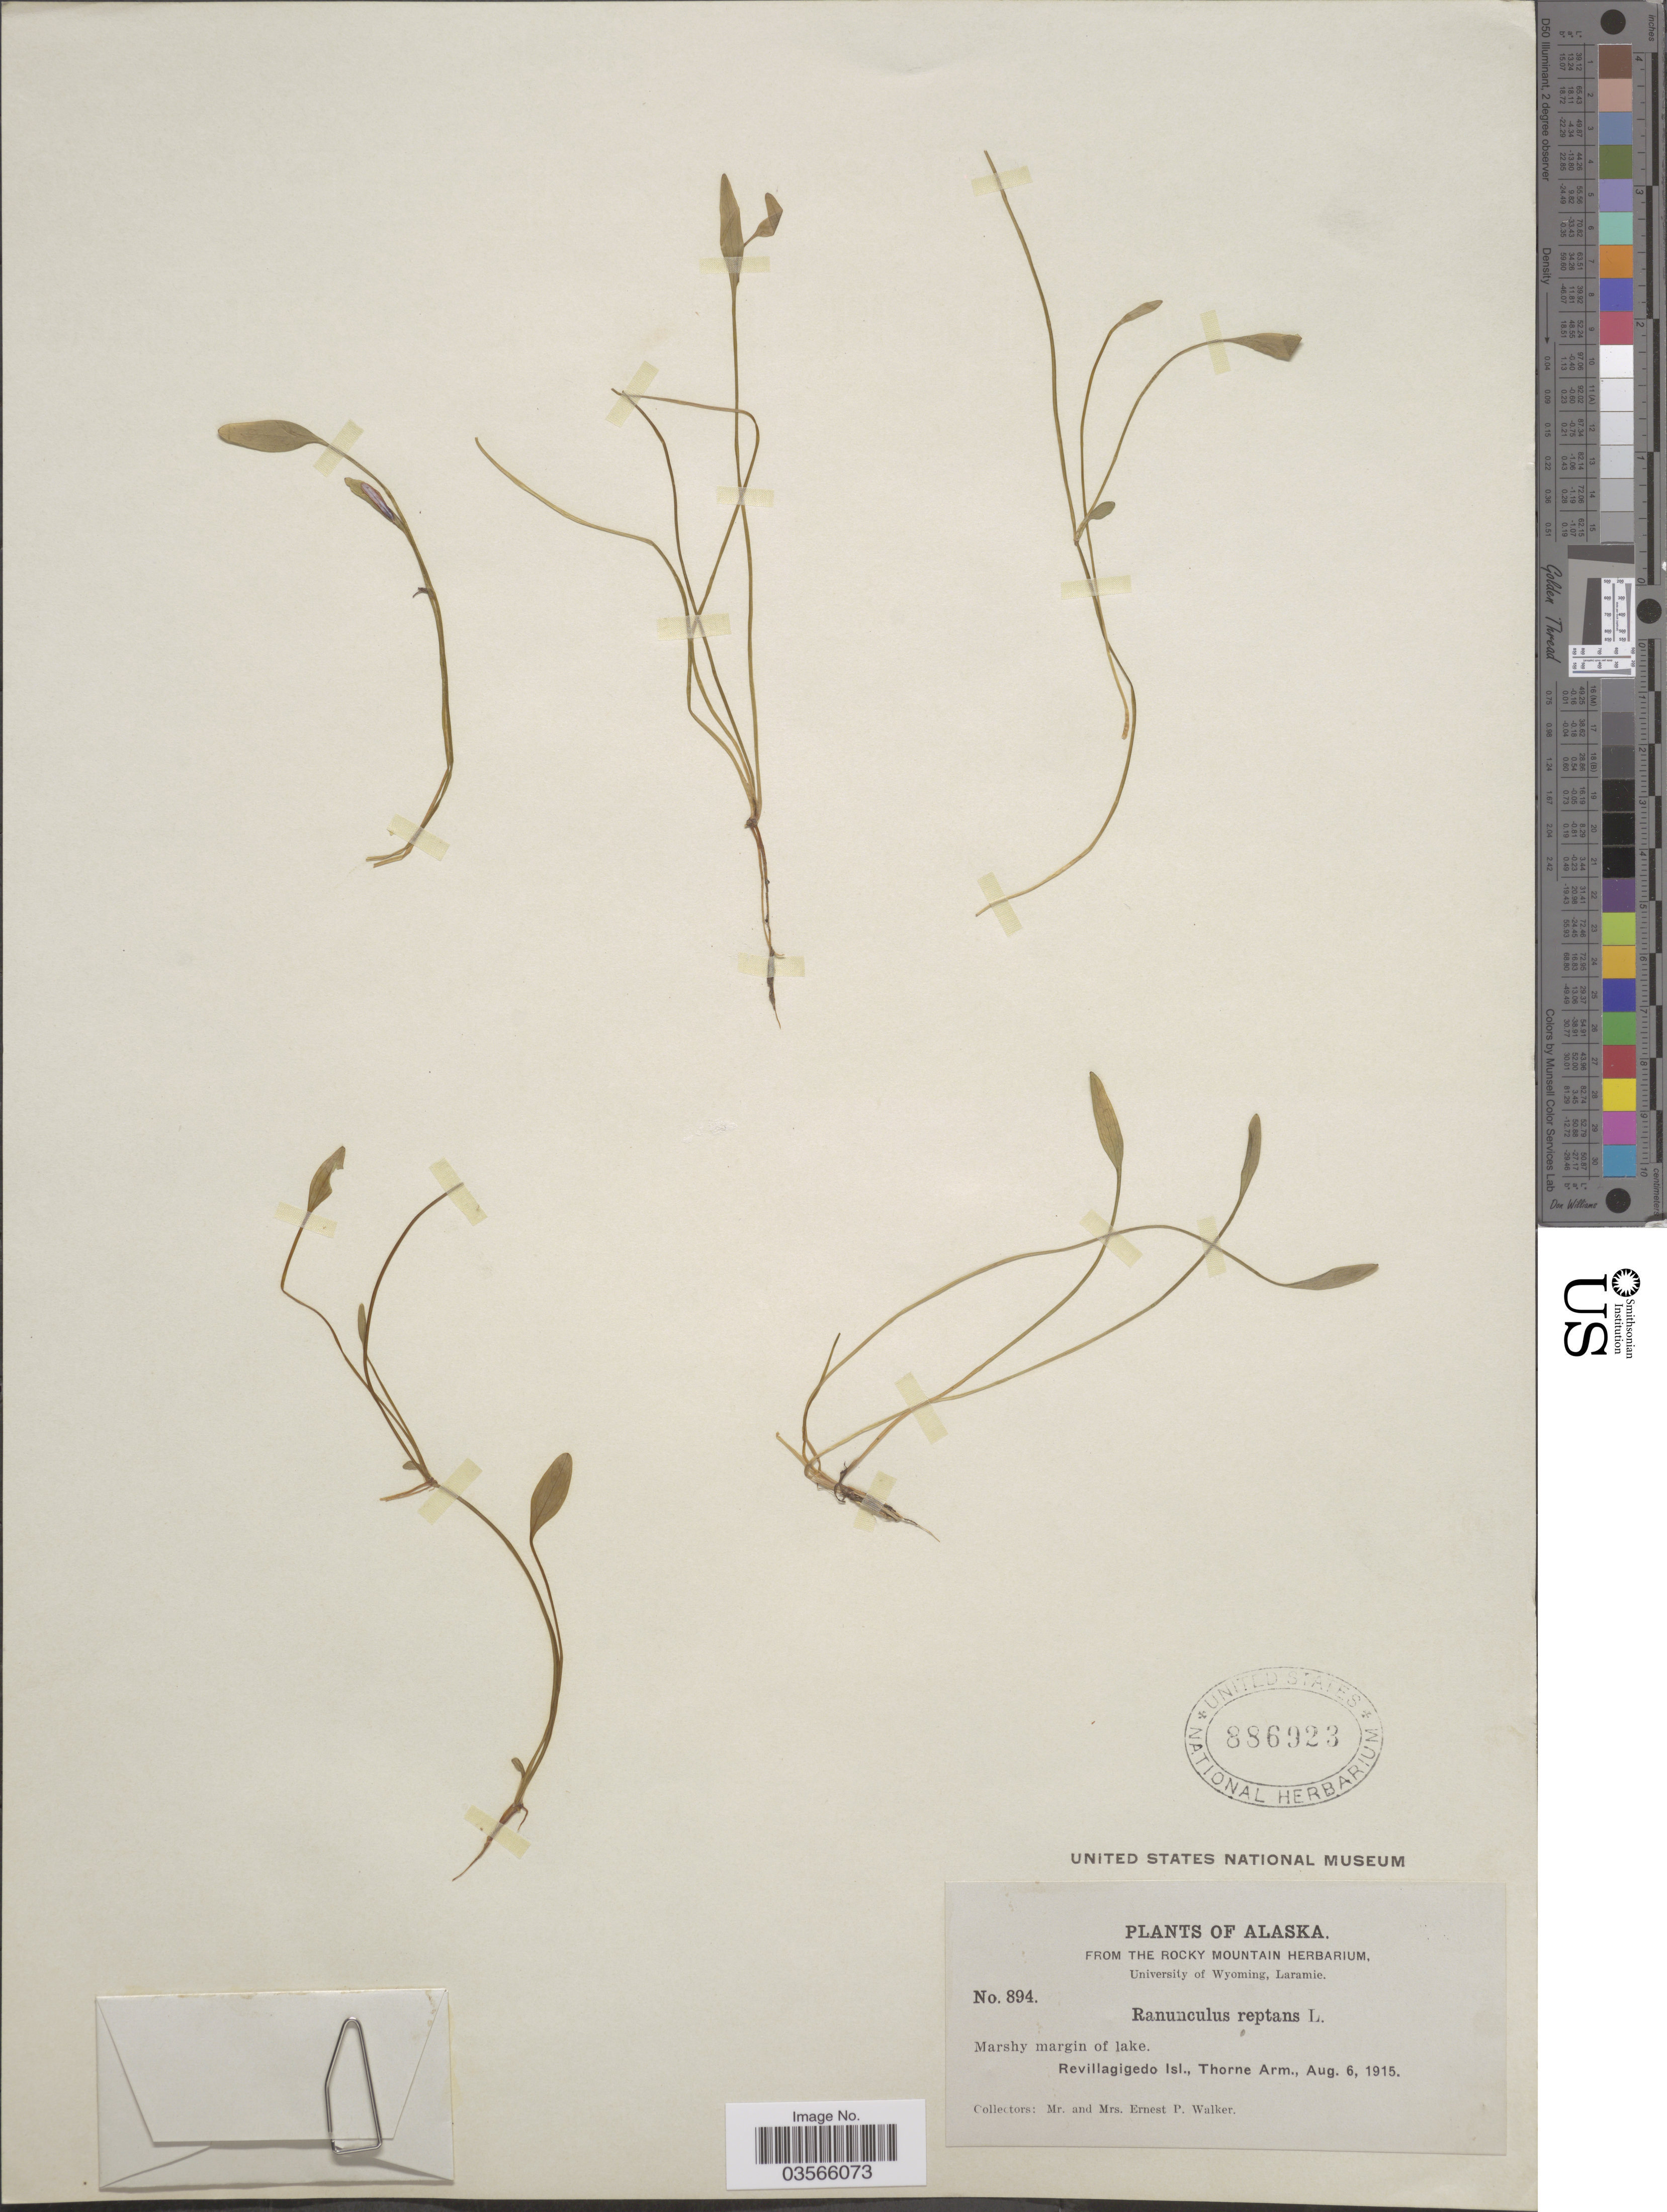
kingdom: Plantae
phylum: Tracheophyta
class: Magnoliopsida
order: Ranunculales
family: Ranunculaceae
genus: Ranunculus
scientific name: Ranunculus flammula var. filiformis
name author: (Michx.) Hook.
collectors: E. P. Walker & E. Walker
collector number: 894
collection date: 1915-08-06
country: United States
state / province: Alaska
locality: Revillagigedo Isl., Thorne Arm.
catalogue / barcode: US 886923